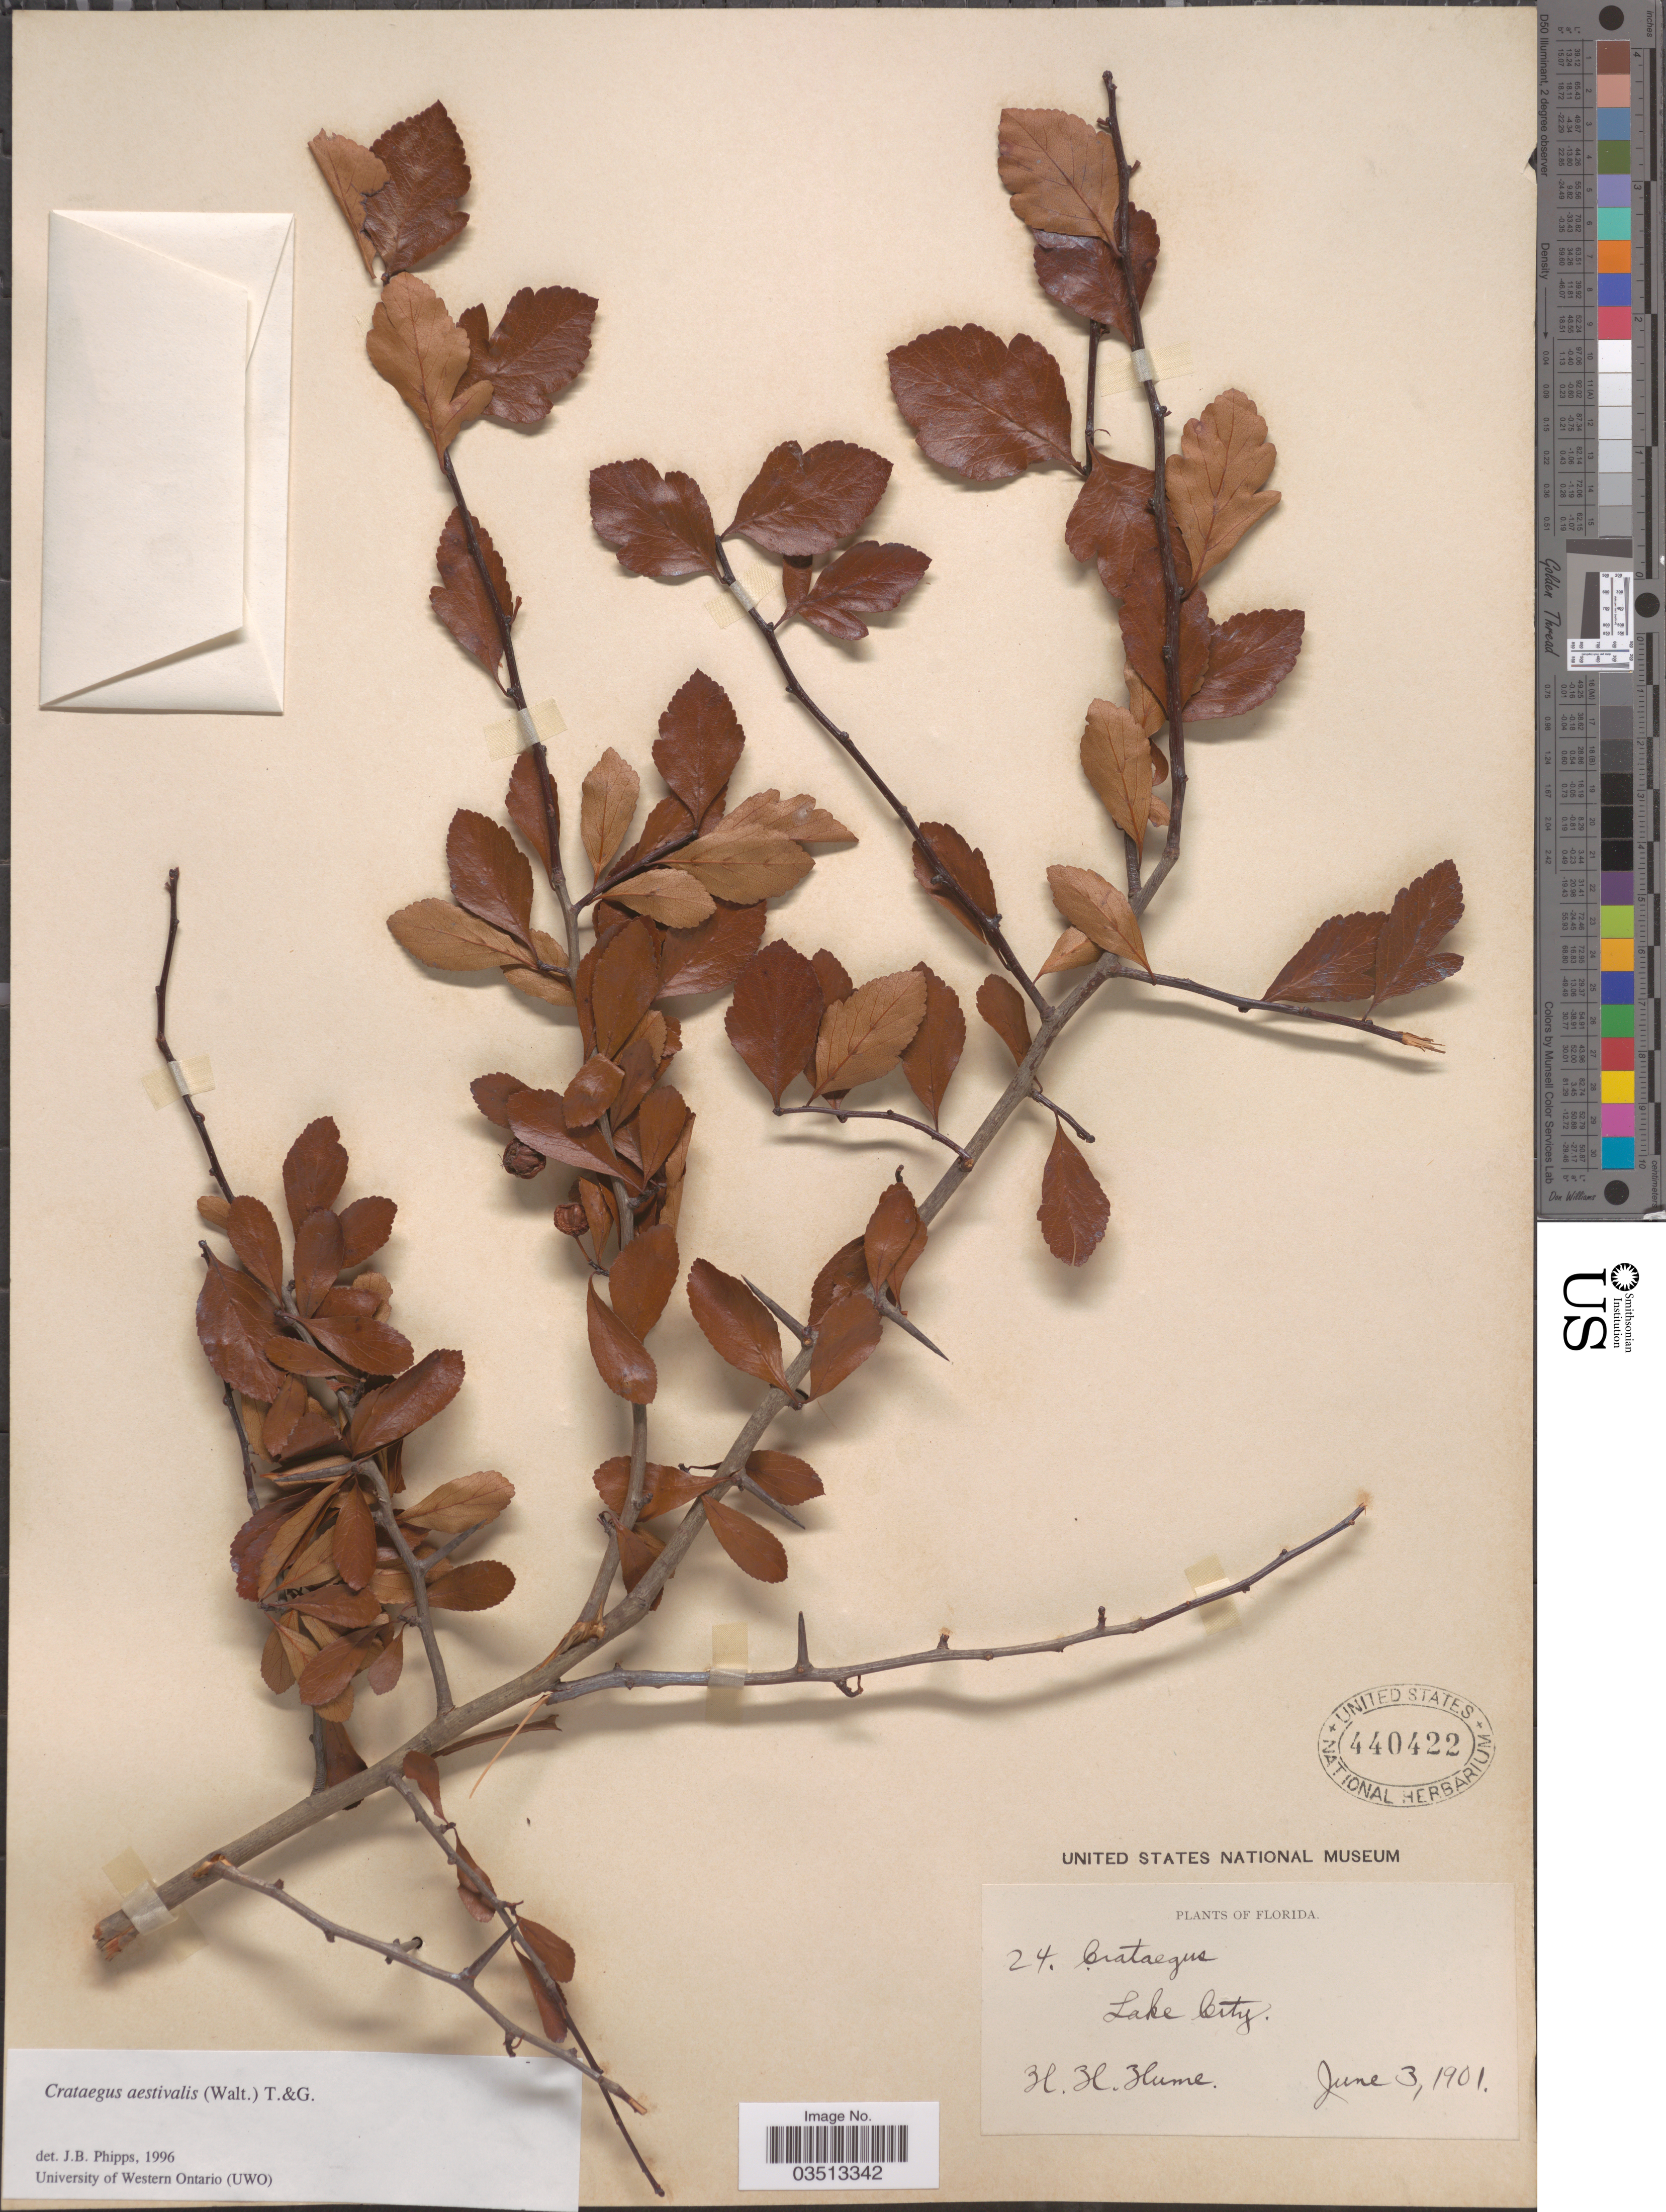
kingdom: Plantae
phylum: Tracheophyta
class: Magnoliopsida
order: Rosales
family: Rosaceae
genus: Crataegus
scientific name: Crataegus aestivalis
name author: (Walter) Torr. & A. Gray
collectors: H. Hume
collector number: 24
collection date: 1901-06-03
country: United States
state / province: Florida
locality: Lake City.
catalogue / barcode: US 440422